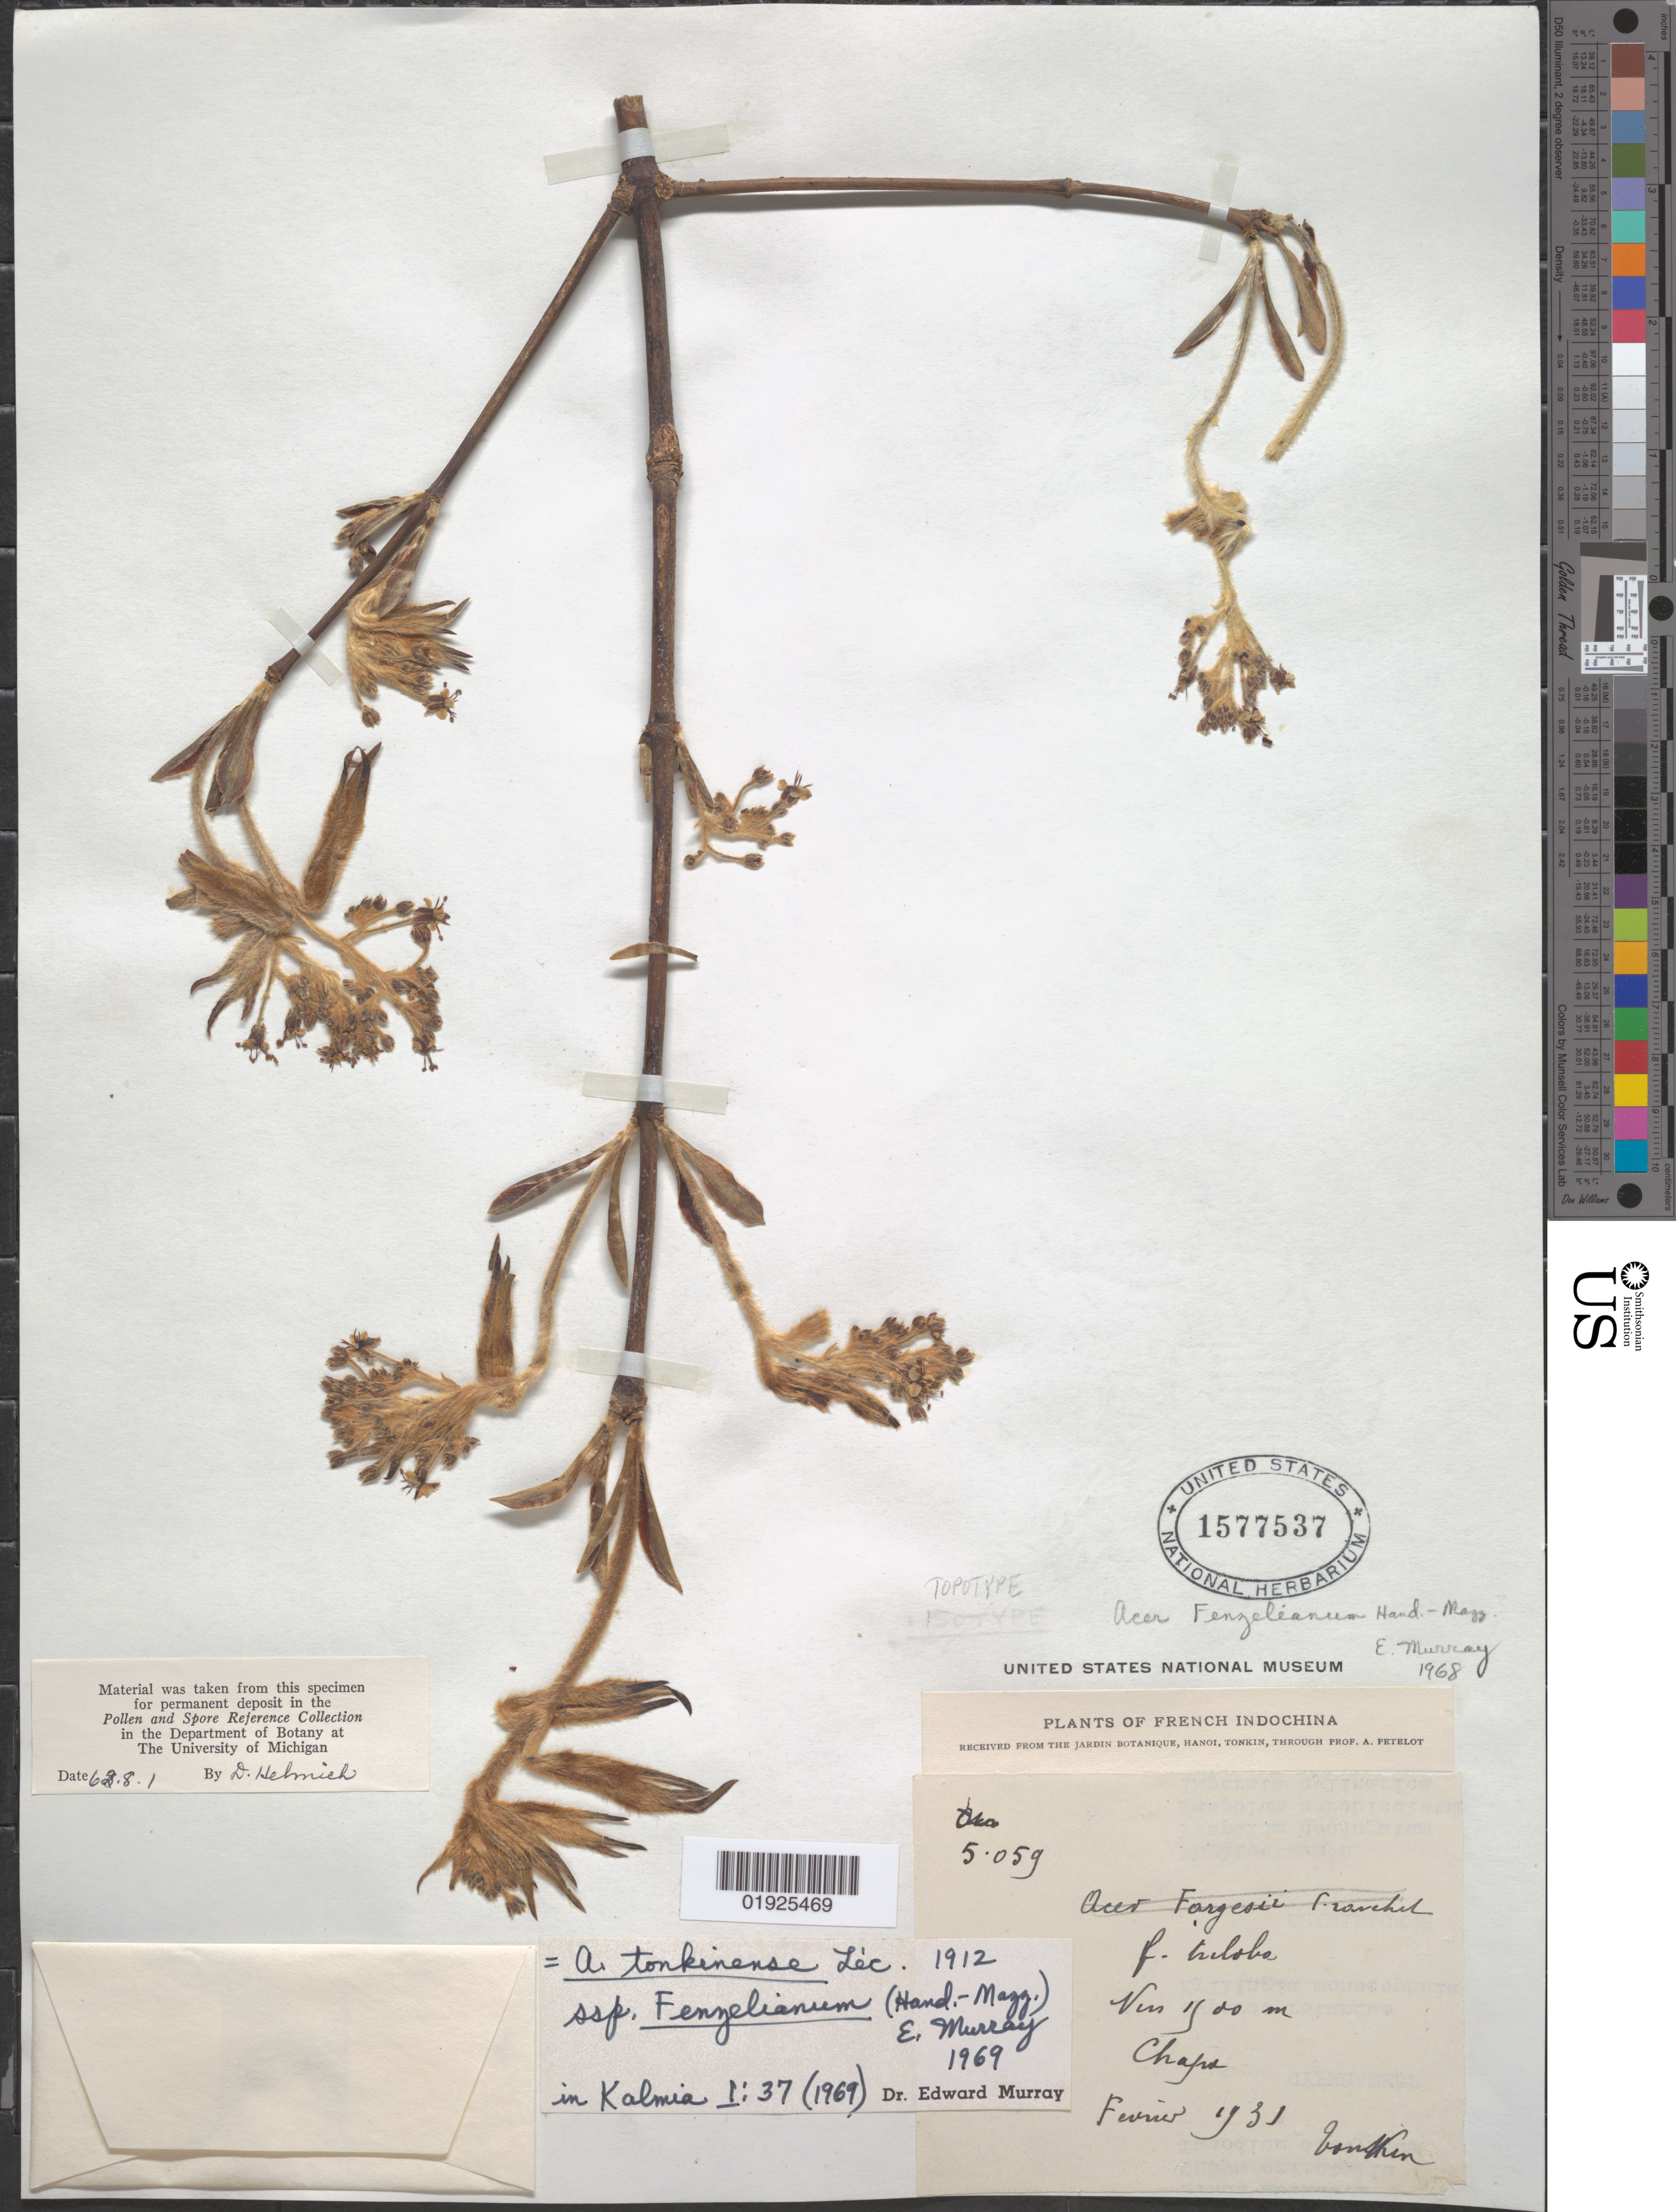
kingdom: Plantae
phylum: Tracheophyta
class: Magnoliopsida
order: Sapindales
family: Sapindaceae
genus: Acer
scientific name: Acer tonkinense subsp. fenzelianum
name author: (Hand.-Mazz.) A.E. Murray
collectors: A. Petelot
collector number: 5.059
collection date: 1931-02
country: Vietnam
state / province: Lao Cai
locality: Tonkin. Chapa [Sa Pa?]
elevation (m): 1100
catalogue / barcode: US 1577537